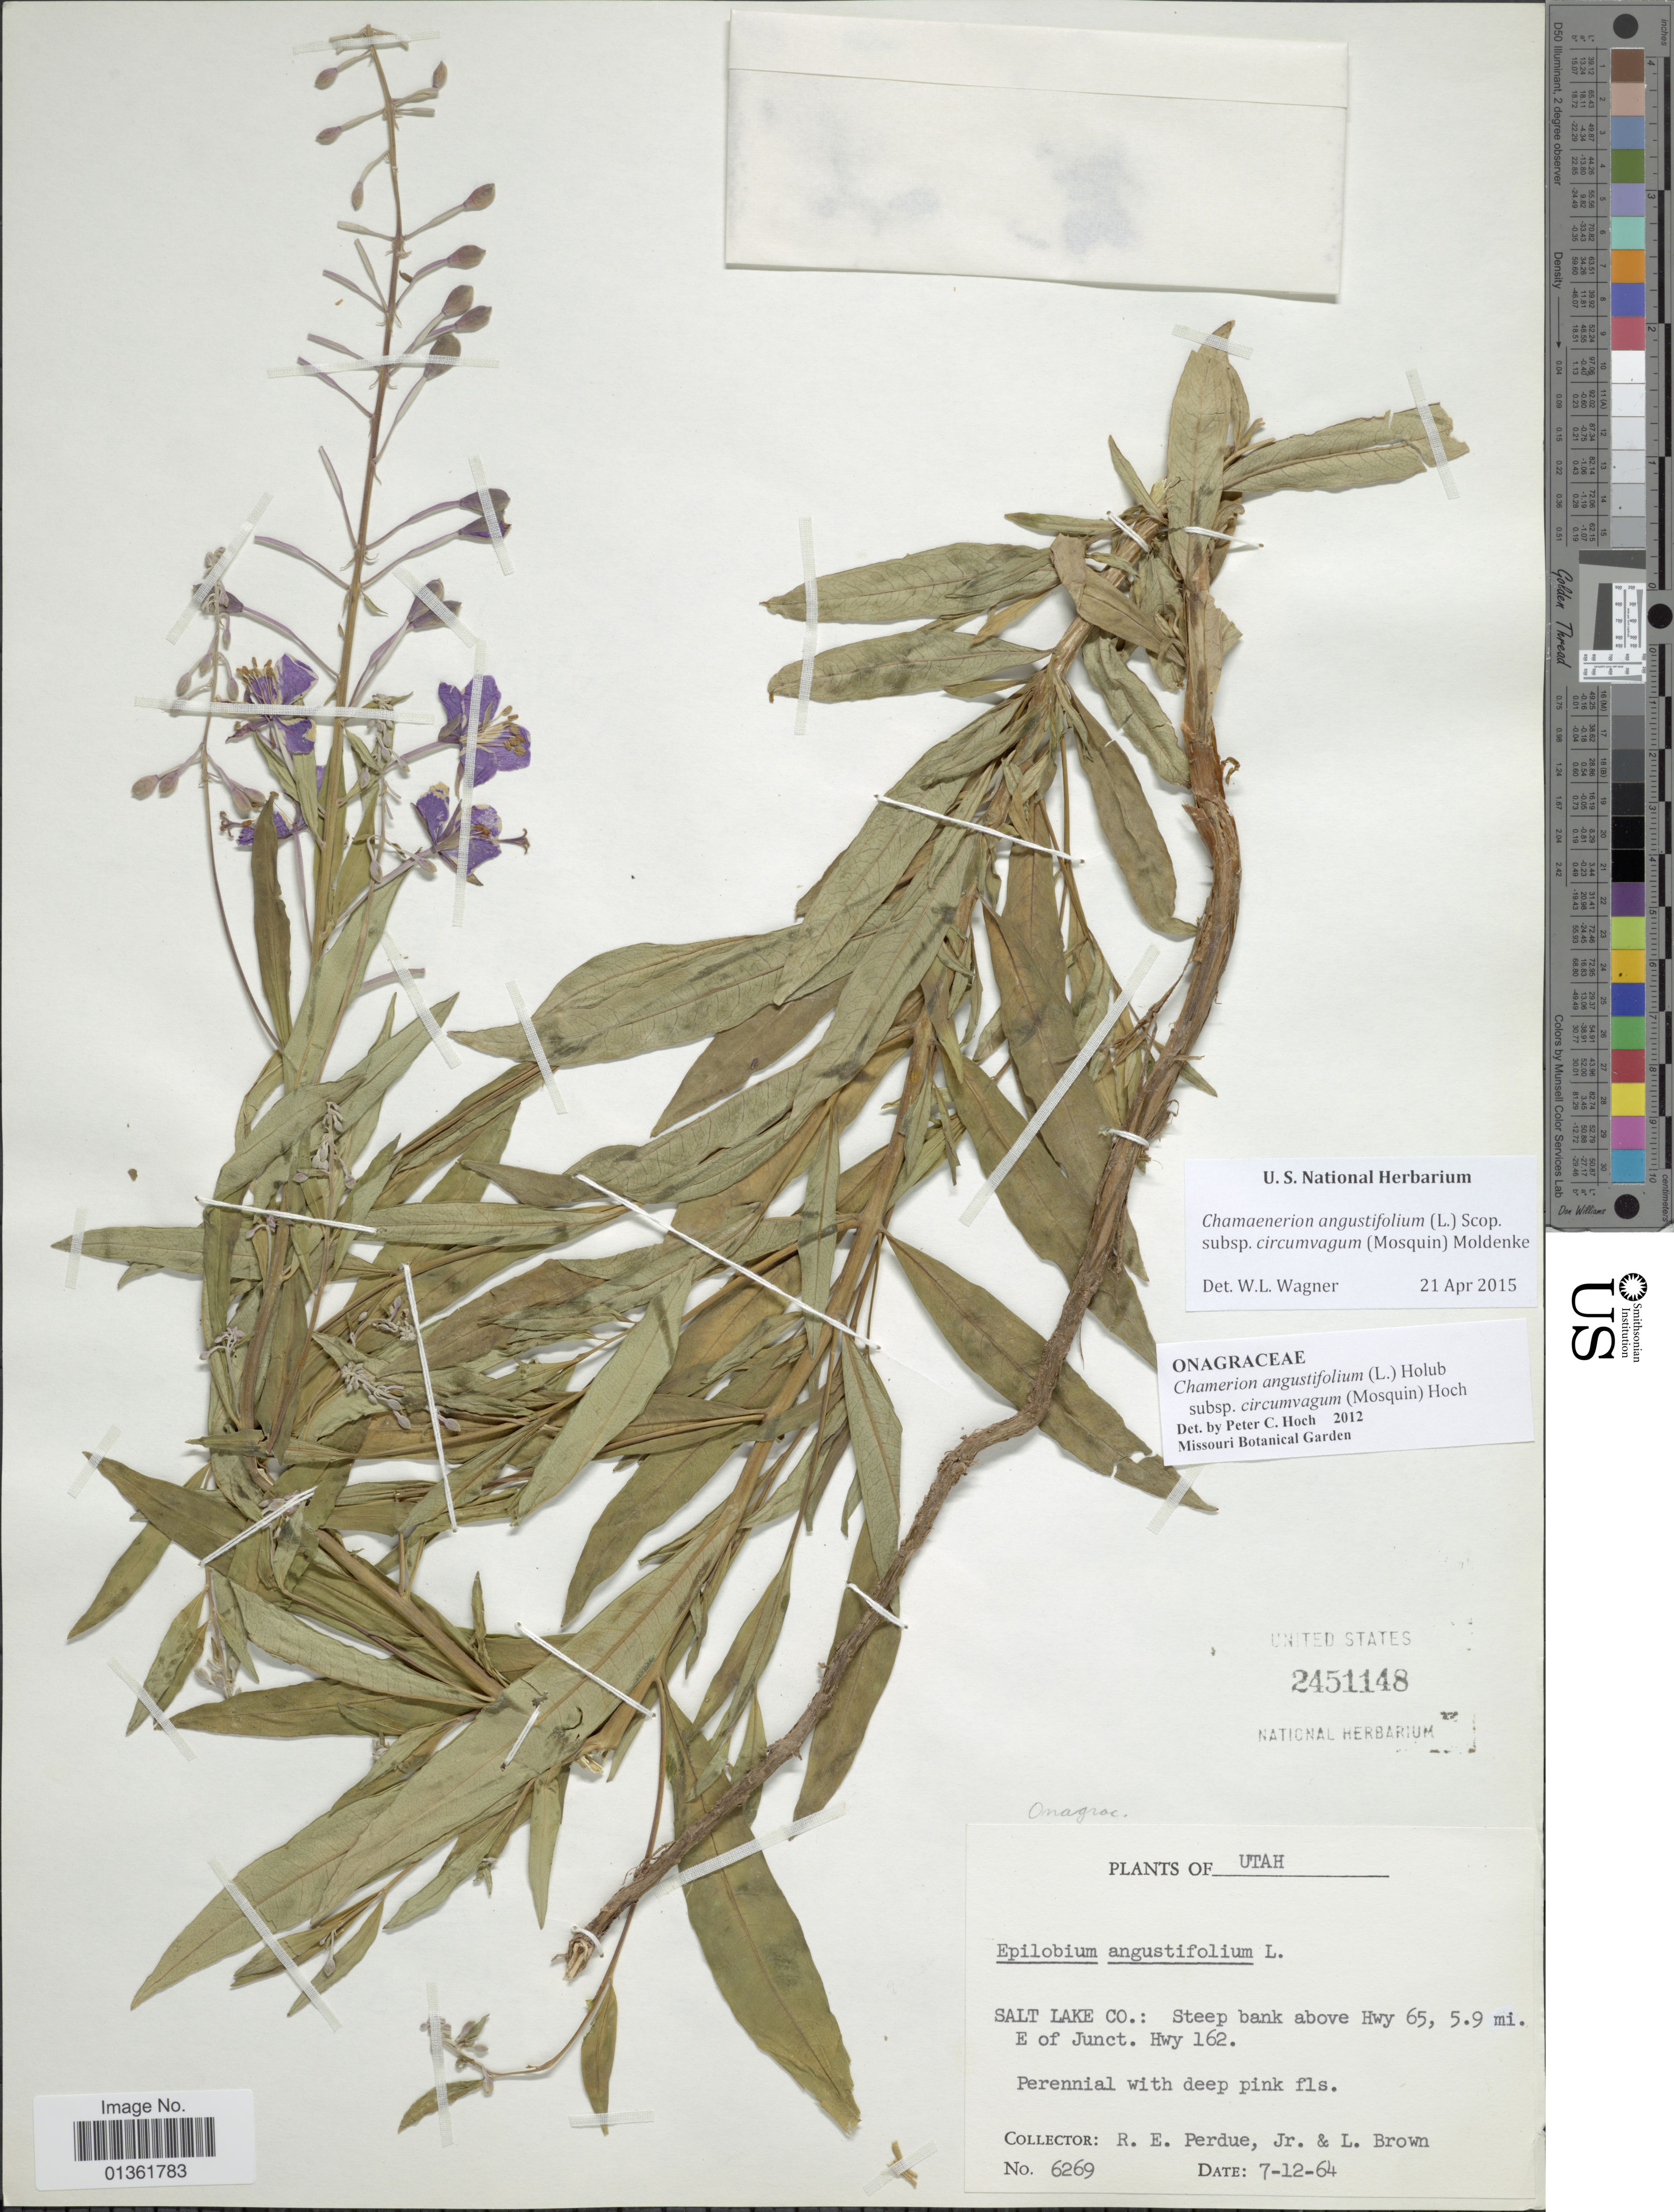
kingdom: Plantae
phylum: Tracheophyta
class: Magnoliopsida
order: Myrtales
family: Onagraceae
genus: Chamaenerion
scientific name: Chamaenerion angustifolium subsp. circumvagum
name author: (Mosquin) Moldenke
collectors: R. E. Perdue & L. Brown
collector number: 6269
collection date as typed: Transcribed d/m/y: 7/12/64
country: United States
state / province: Utah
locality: Salt Lake Co.: Steep bank above Hwy 65, 5.9 mi. E of Junct. Hwy 162.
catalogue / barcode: US 2451148